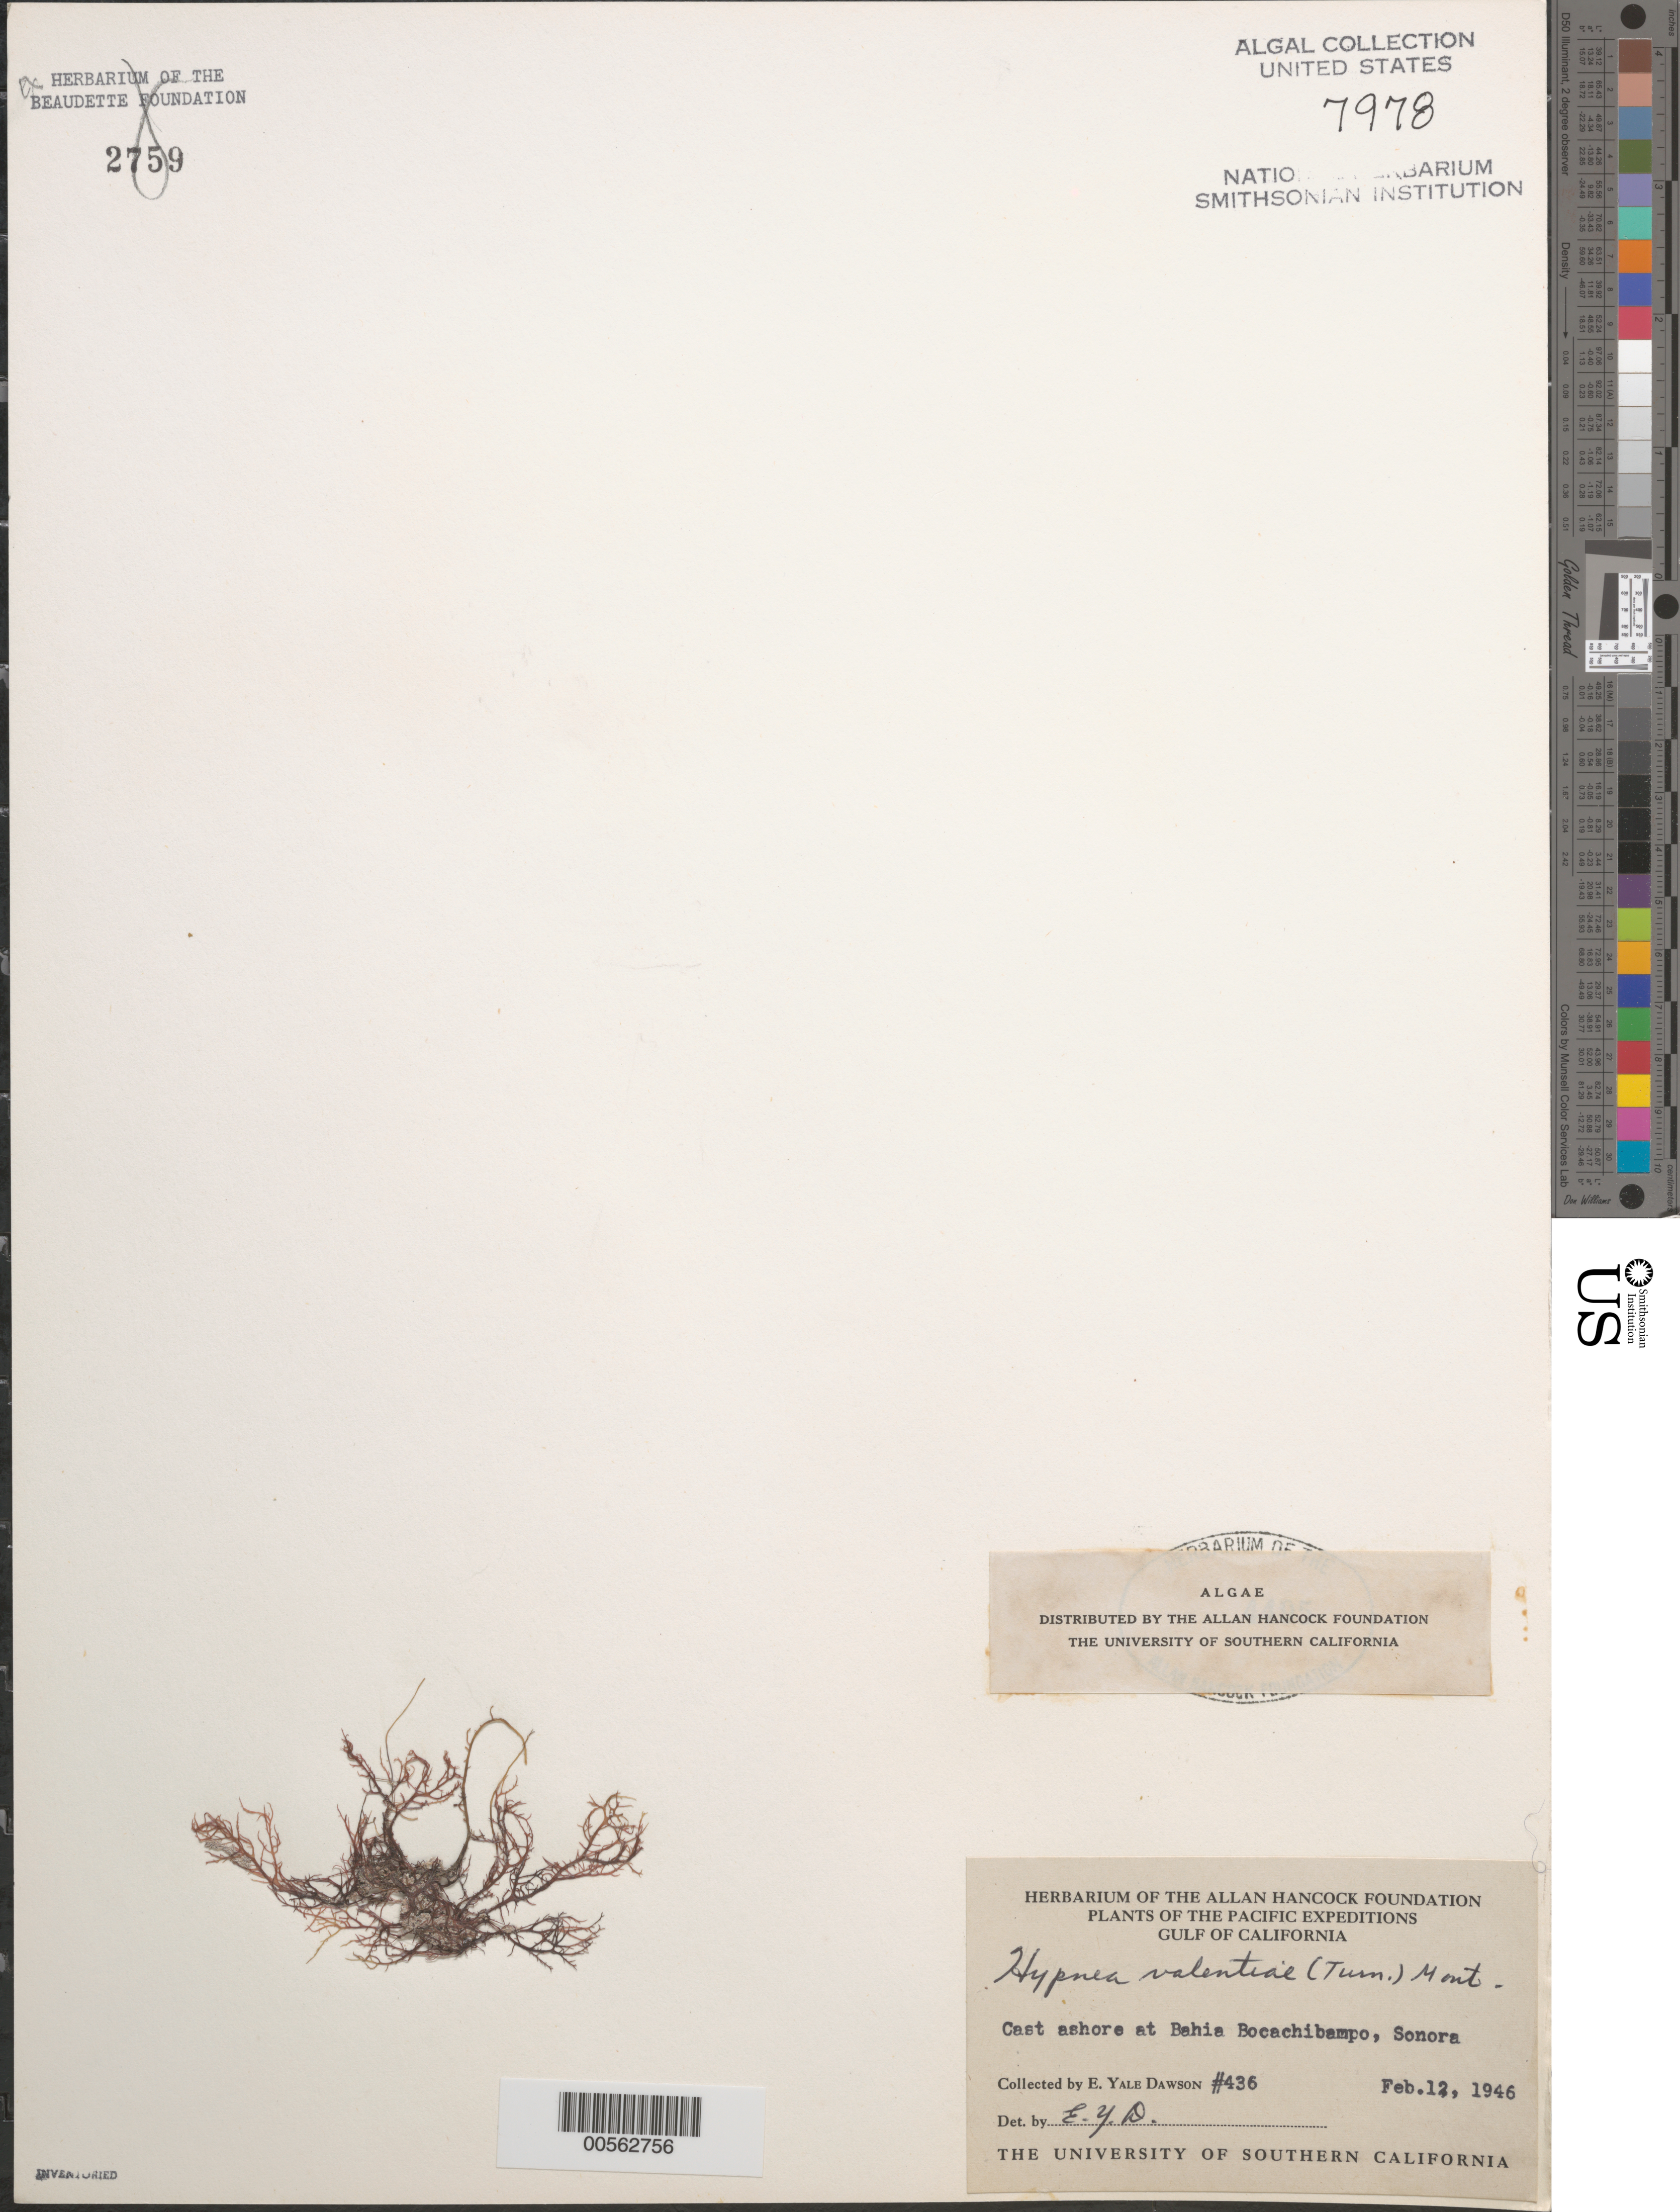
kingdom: Plantae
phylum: Rhodophyta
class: Florideophyceae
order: Gigartinales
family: Cystocloniaceae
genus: Hypnea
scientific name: Hypnea valentiae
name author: (Turner) Mont.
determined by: Dawson, E. Y.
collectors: E. Y. Dawson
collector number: EYD 436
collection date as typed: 12 Feb 1946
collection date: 1946-02-12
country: Mexico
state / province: Sonora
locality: Bahia Bocochibampo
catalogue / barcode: US 7978